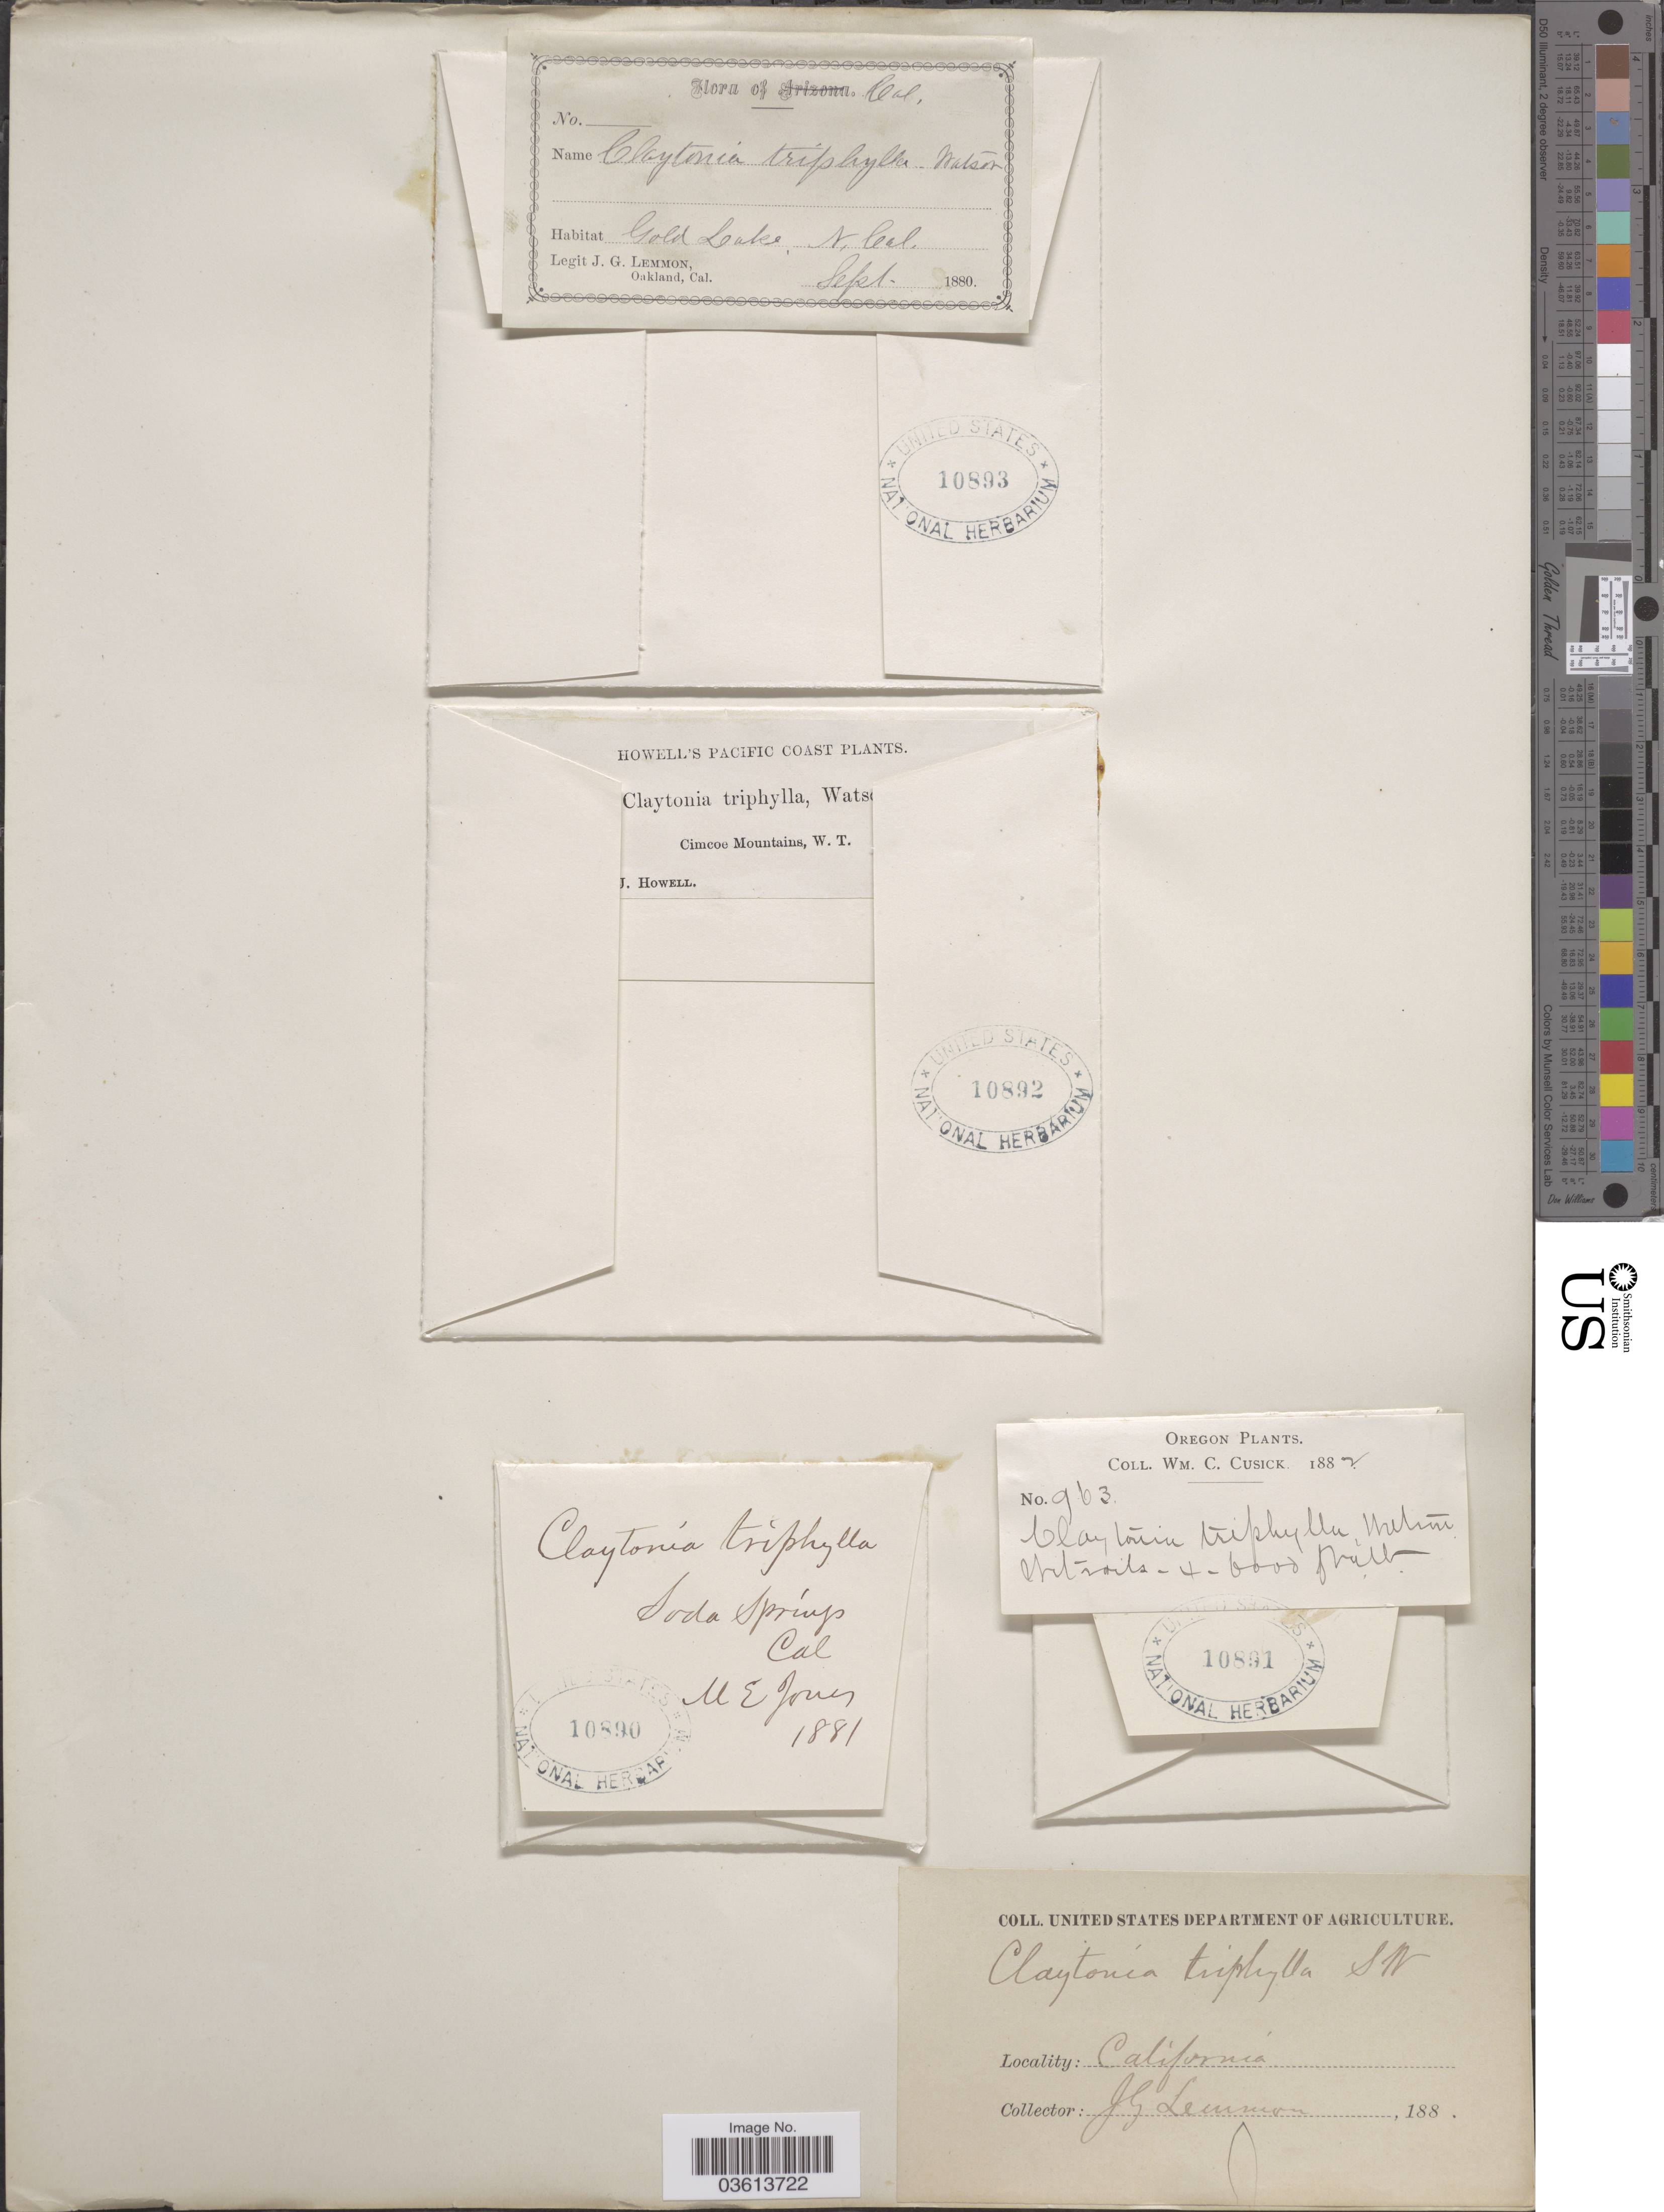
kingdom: Plantae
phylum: Tracheophyta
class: Magnoliopsida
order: Caryophyllales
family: Montiaceae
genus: Erocallis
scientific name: Erocallis triphylla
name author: (S. Watson) Rydb.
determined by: Strong, Mark T., (BOT), Smithsonian Institution - National Museum of Natural History (UNITED STATES)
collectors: W. C. Cusick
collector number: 963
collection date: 1882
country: United States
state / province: Oregon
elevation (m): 1219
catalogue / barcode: US 10891-4